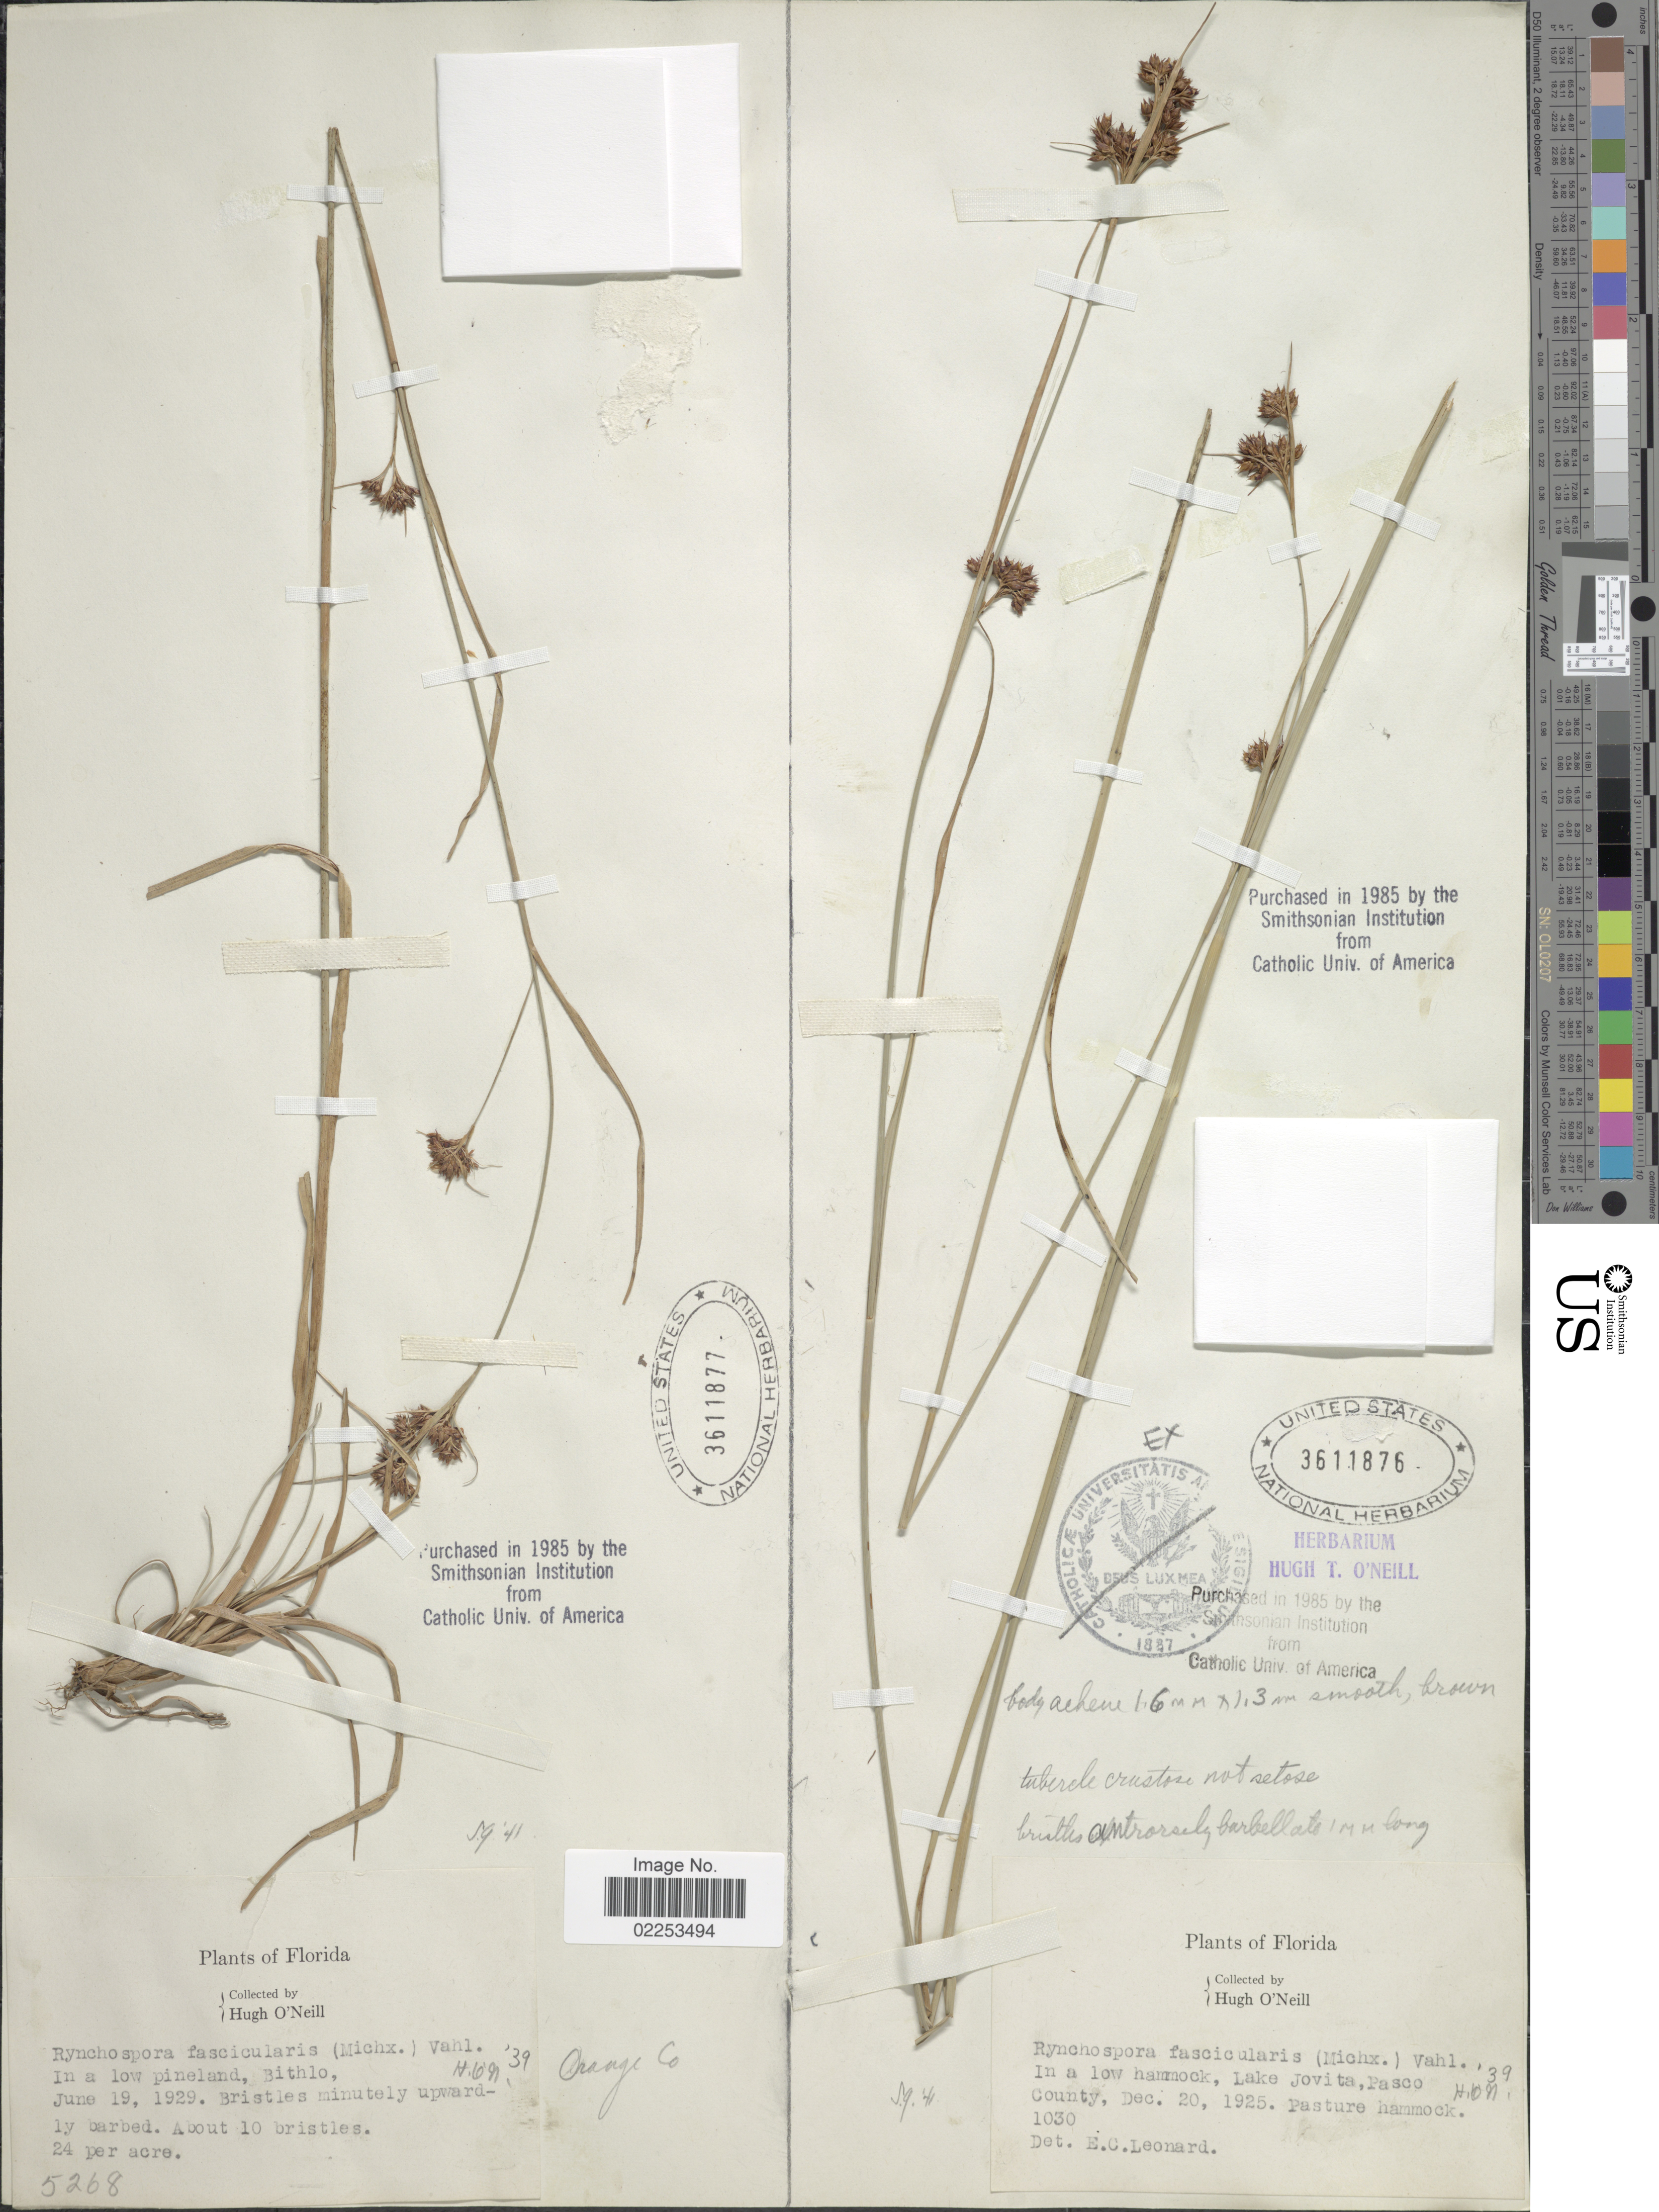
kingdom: Plantae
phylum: Tracheophyta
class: Liliopsida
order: Poales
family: Cyperaceae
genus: Rhynchospora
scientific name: Rhynchospora fascicularis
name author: (Michx.) Vahl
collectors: H. O'Neill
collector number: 5268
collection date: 1929-06-19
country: United States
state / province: Florida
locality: Bihtlo, Orange Co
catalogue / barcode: US 3611877